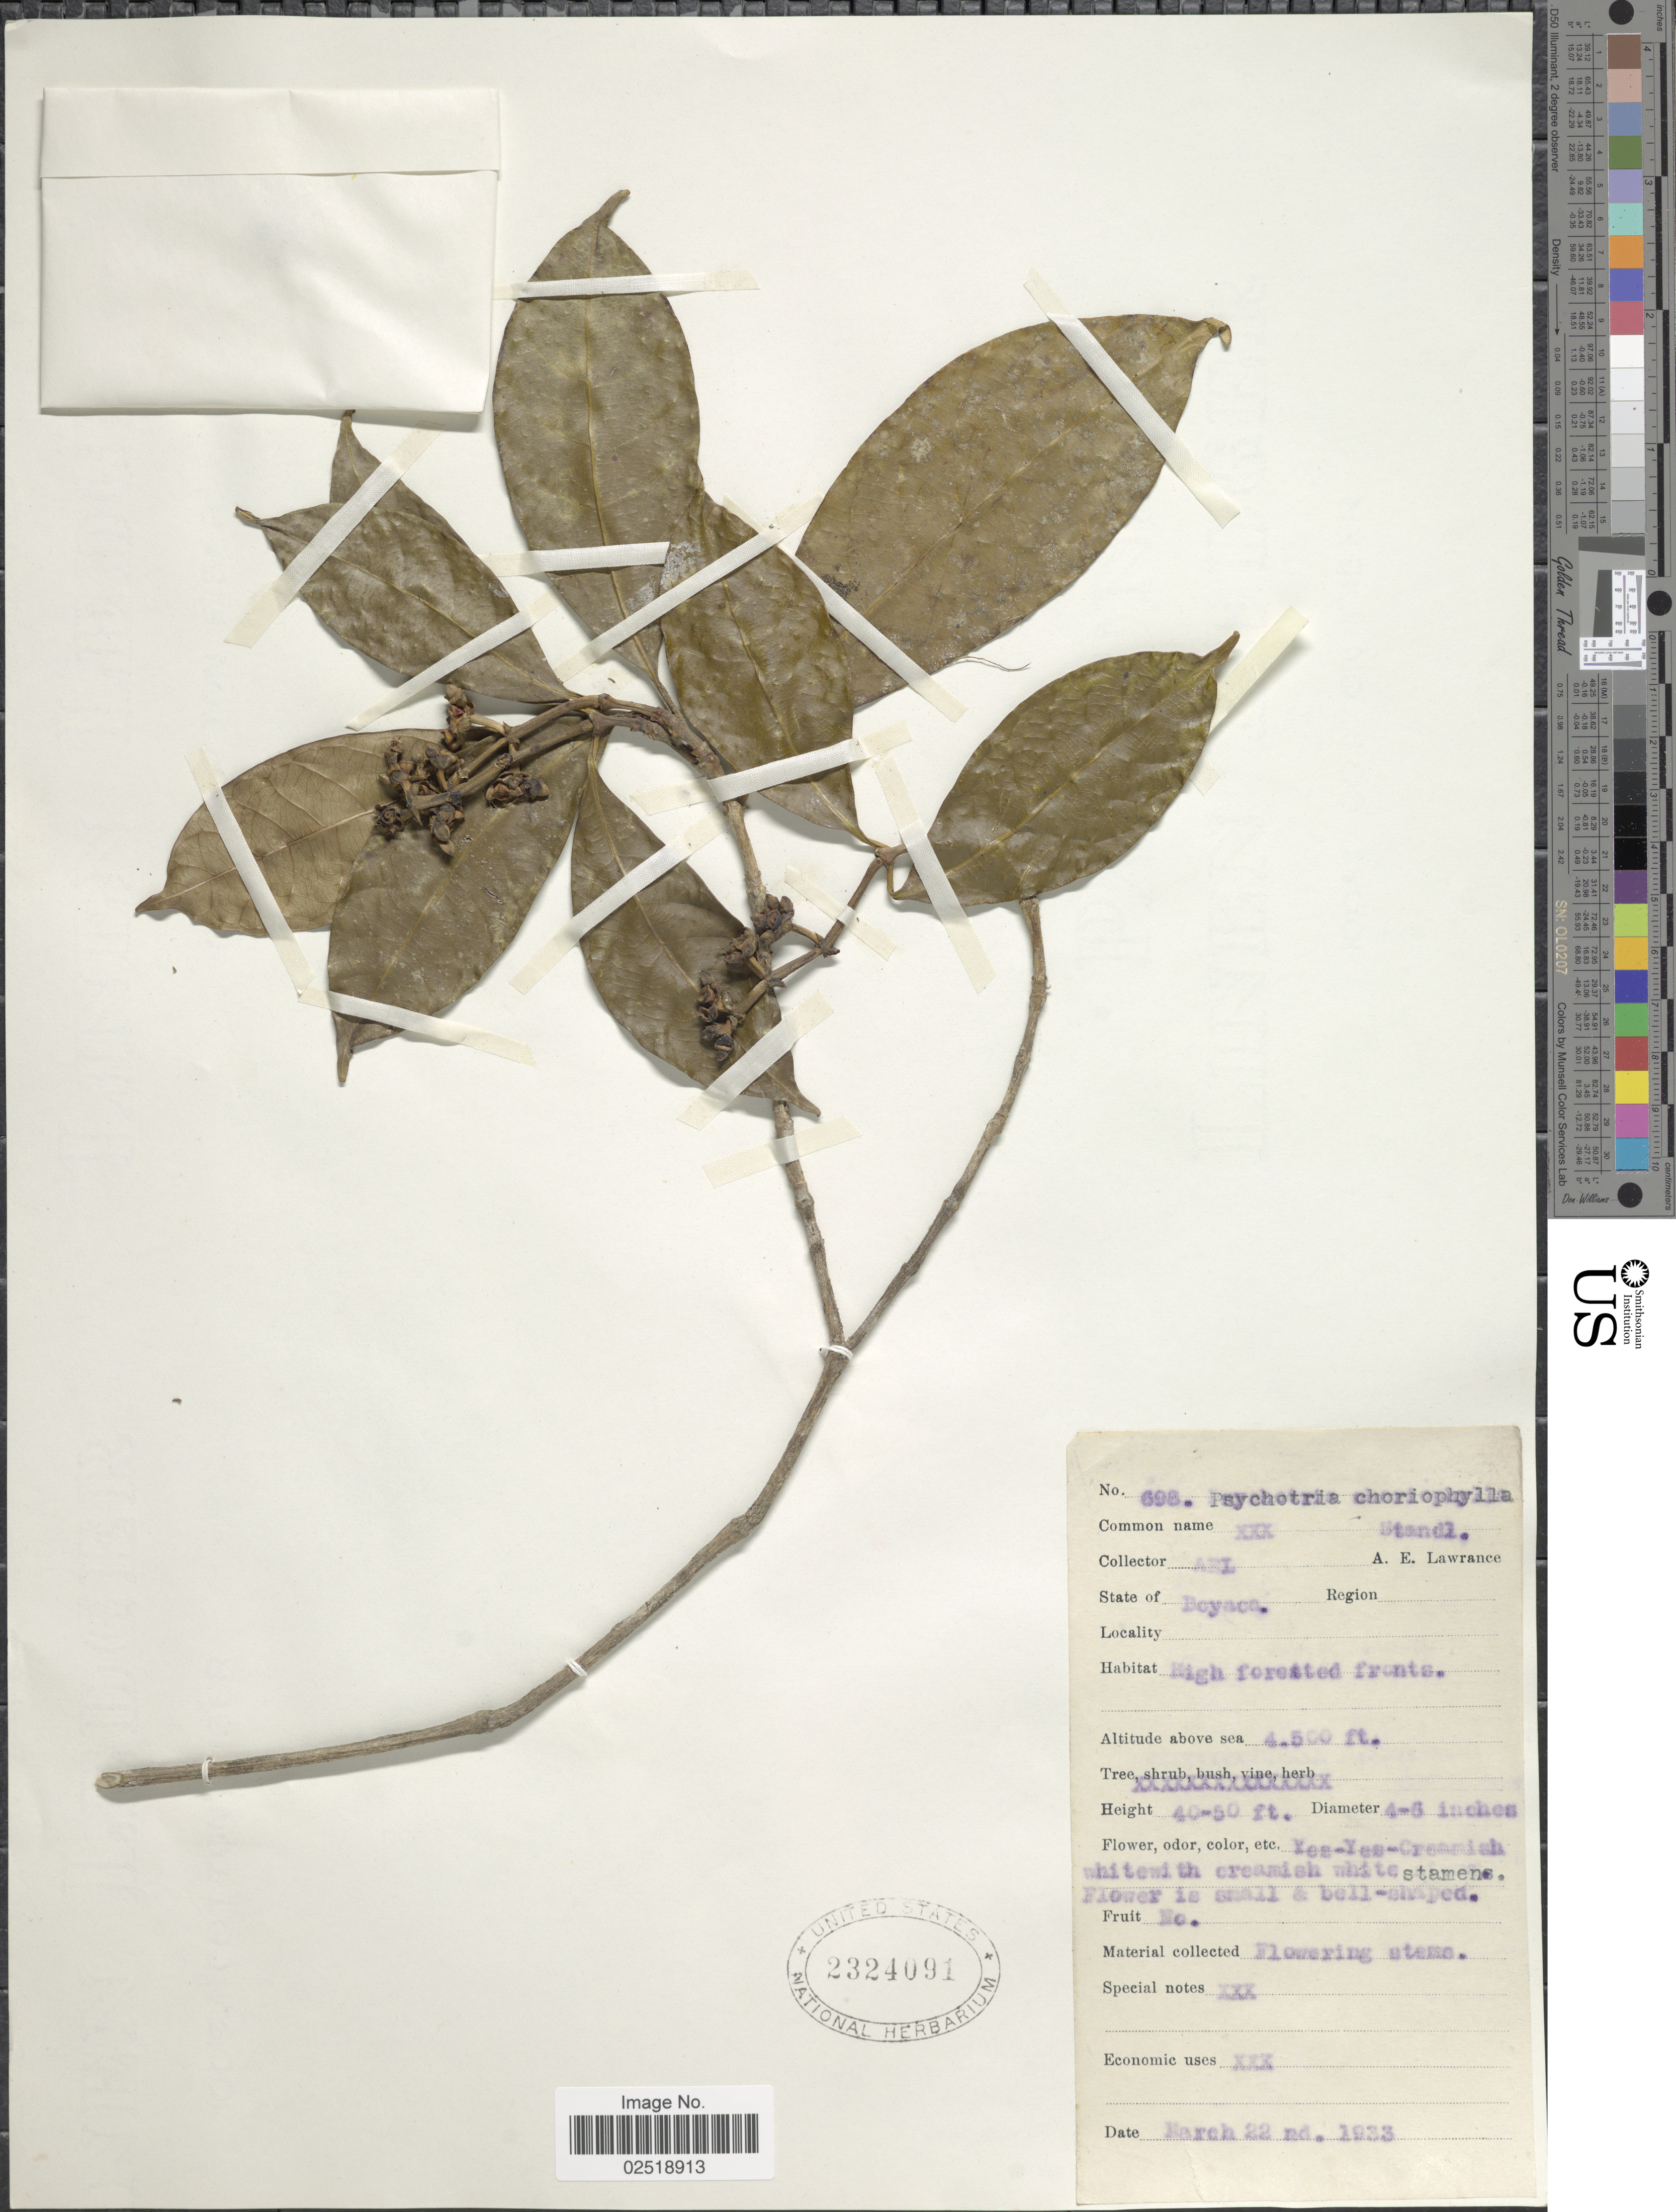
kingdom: Plantae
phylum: Tracheophyta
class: Magnoliopsida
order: Gentianales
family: Rubiaceae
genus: Psychotria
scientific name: Psychotria choriophylla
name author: Standl.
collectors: A. Lawrance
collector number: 698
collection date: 1933-03-22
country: Colombia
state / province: Boyacá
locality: High forested fronts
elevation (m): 1372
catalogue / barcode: US 2324091